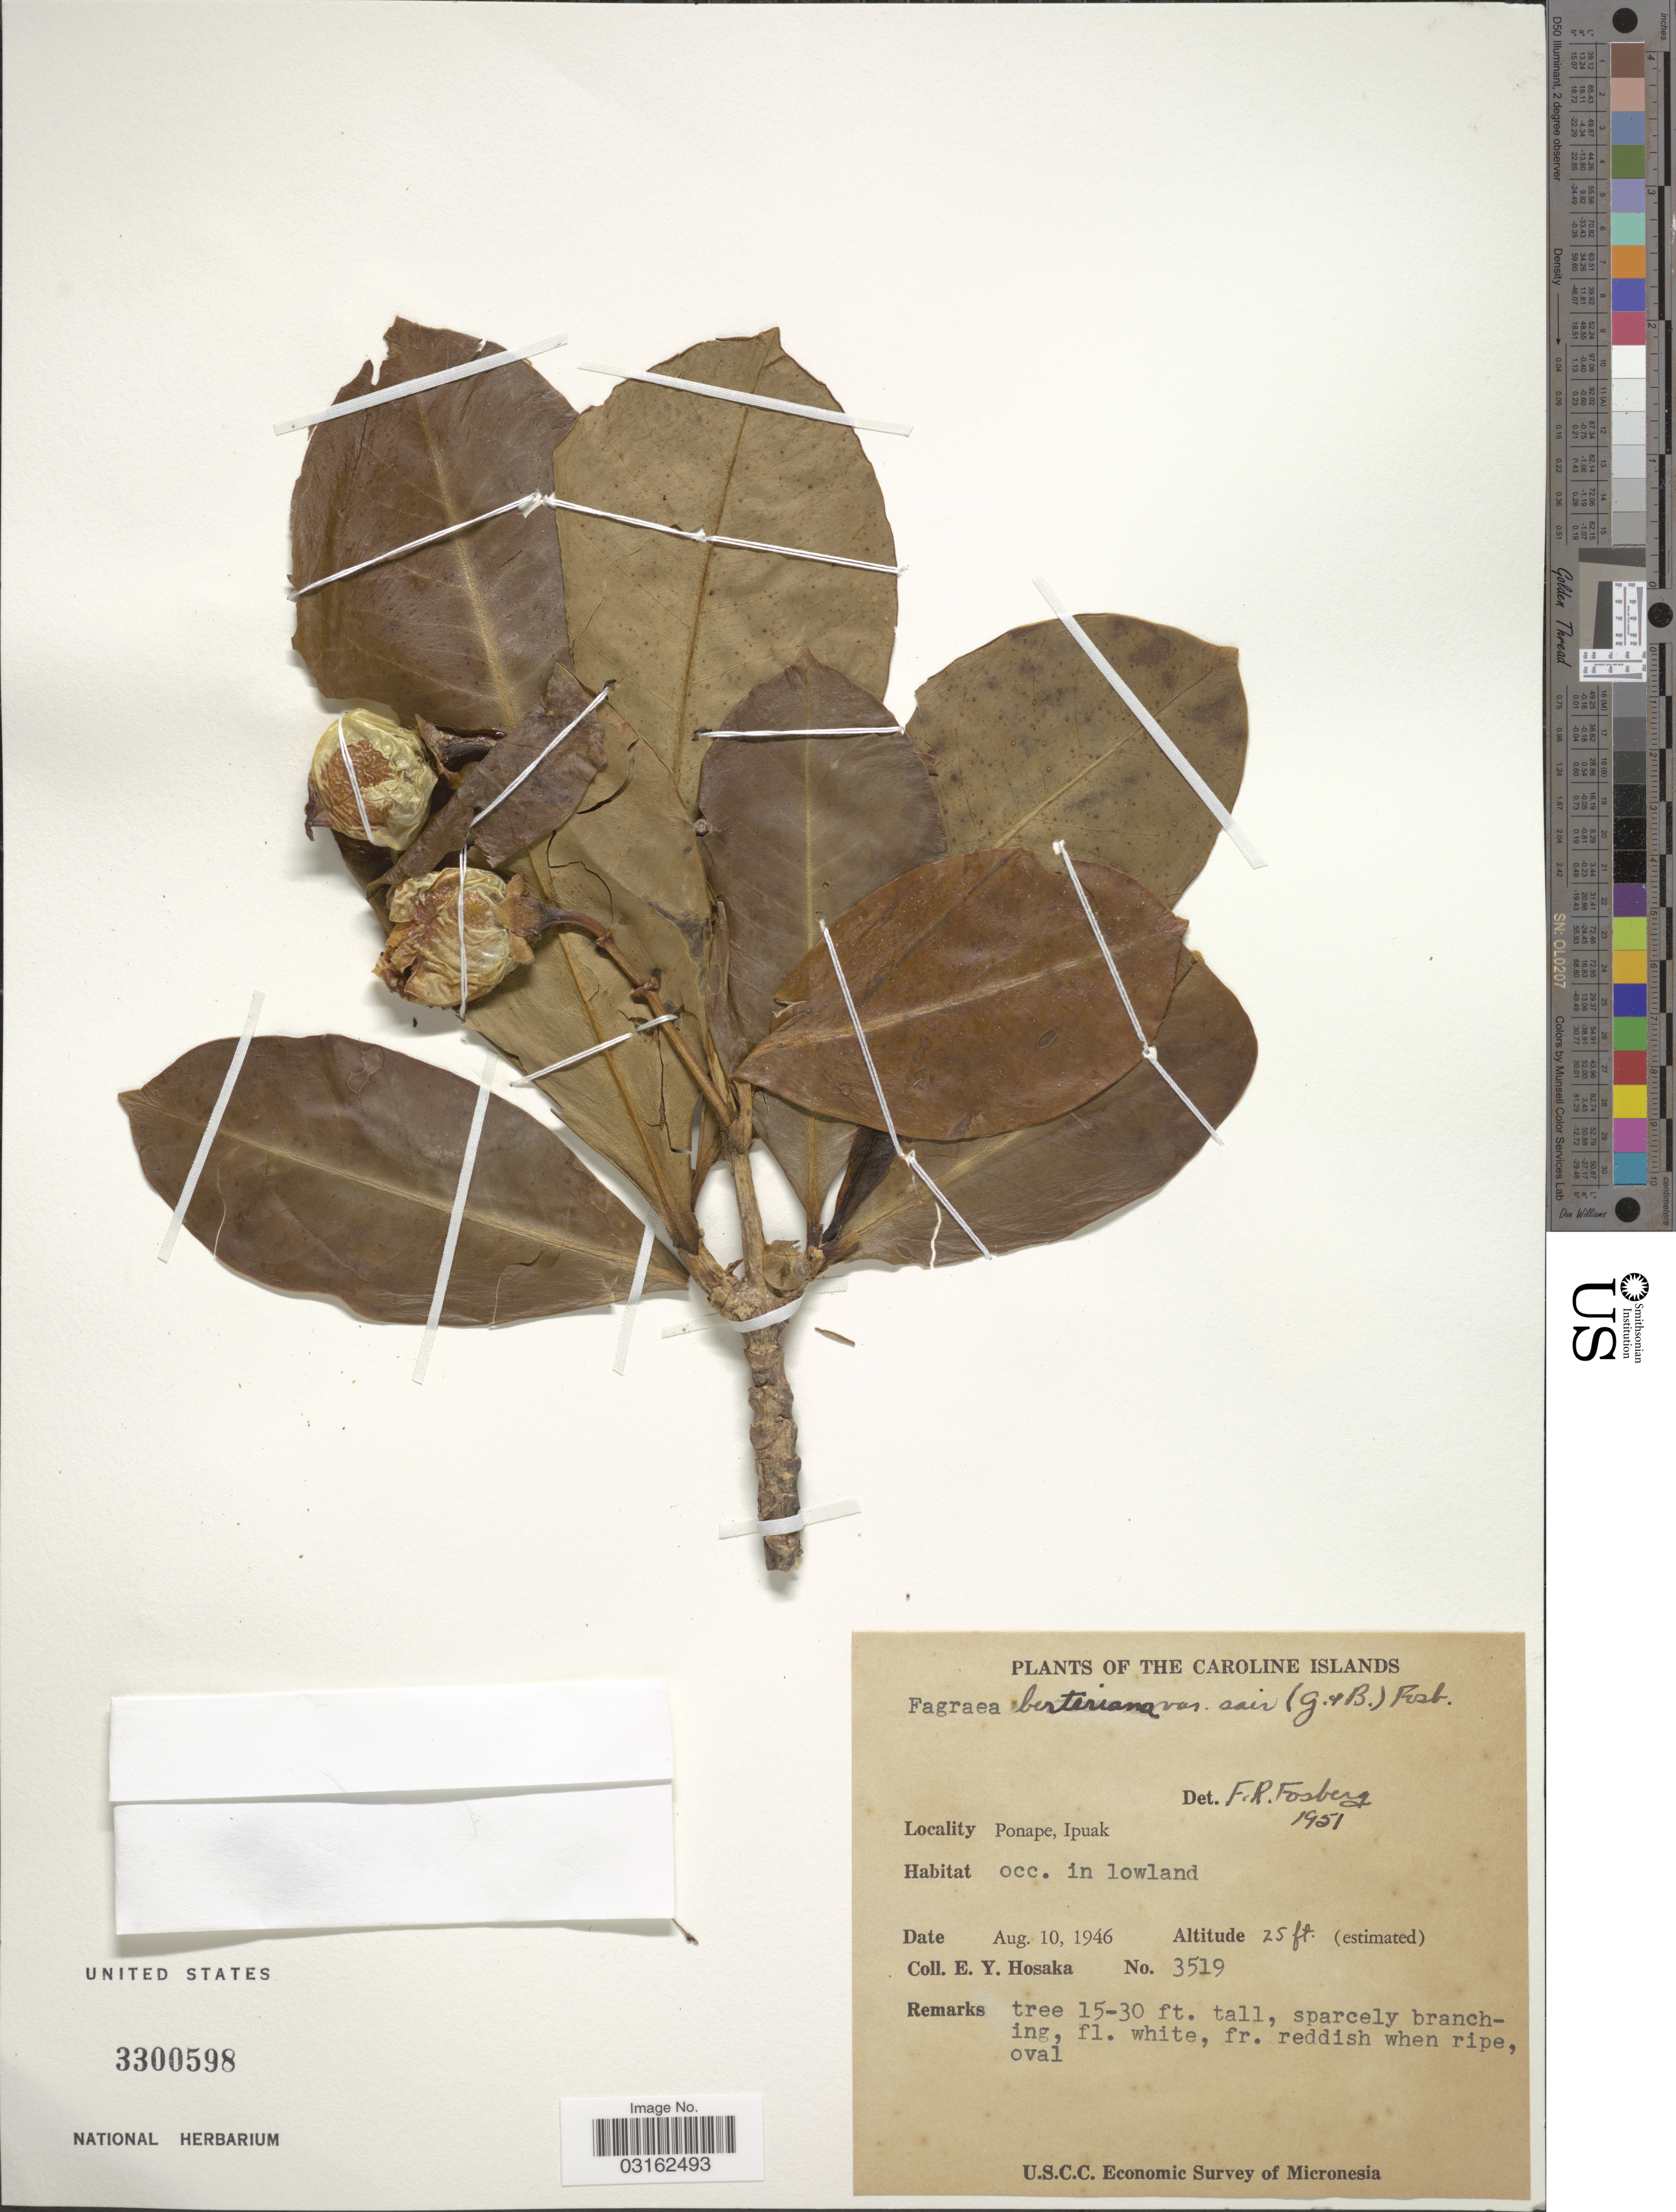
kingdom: Plantae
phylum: Tracheophyta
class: Magnoliopsida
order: Gentianales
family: Gentianaceae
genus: Fagraea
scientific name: Fagraea berteroana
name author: A. Gray ex Benth.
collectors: E. Y. Hosaka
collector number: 3519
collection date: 1946-08-10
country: Micronesia, Federated States of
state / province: Pohnpei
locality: The Caroline Islands. Ponape, Ipuak.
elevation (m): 8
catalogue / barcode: US 3300598